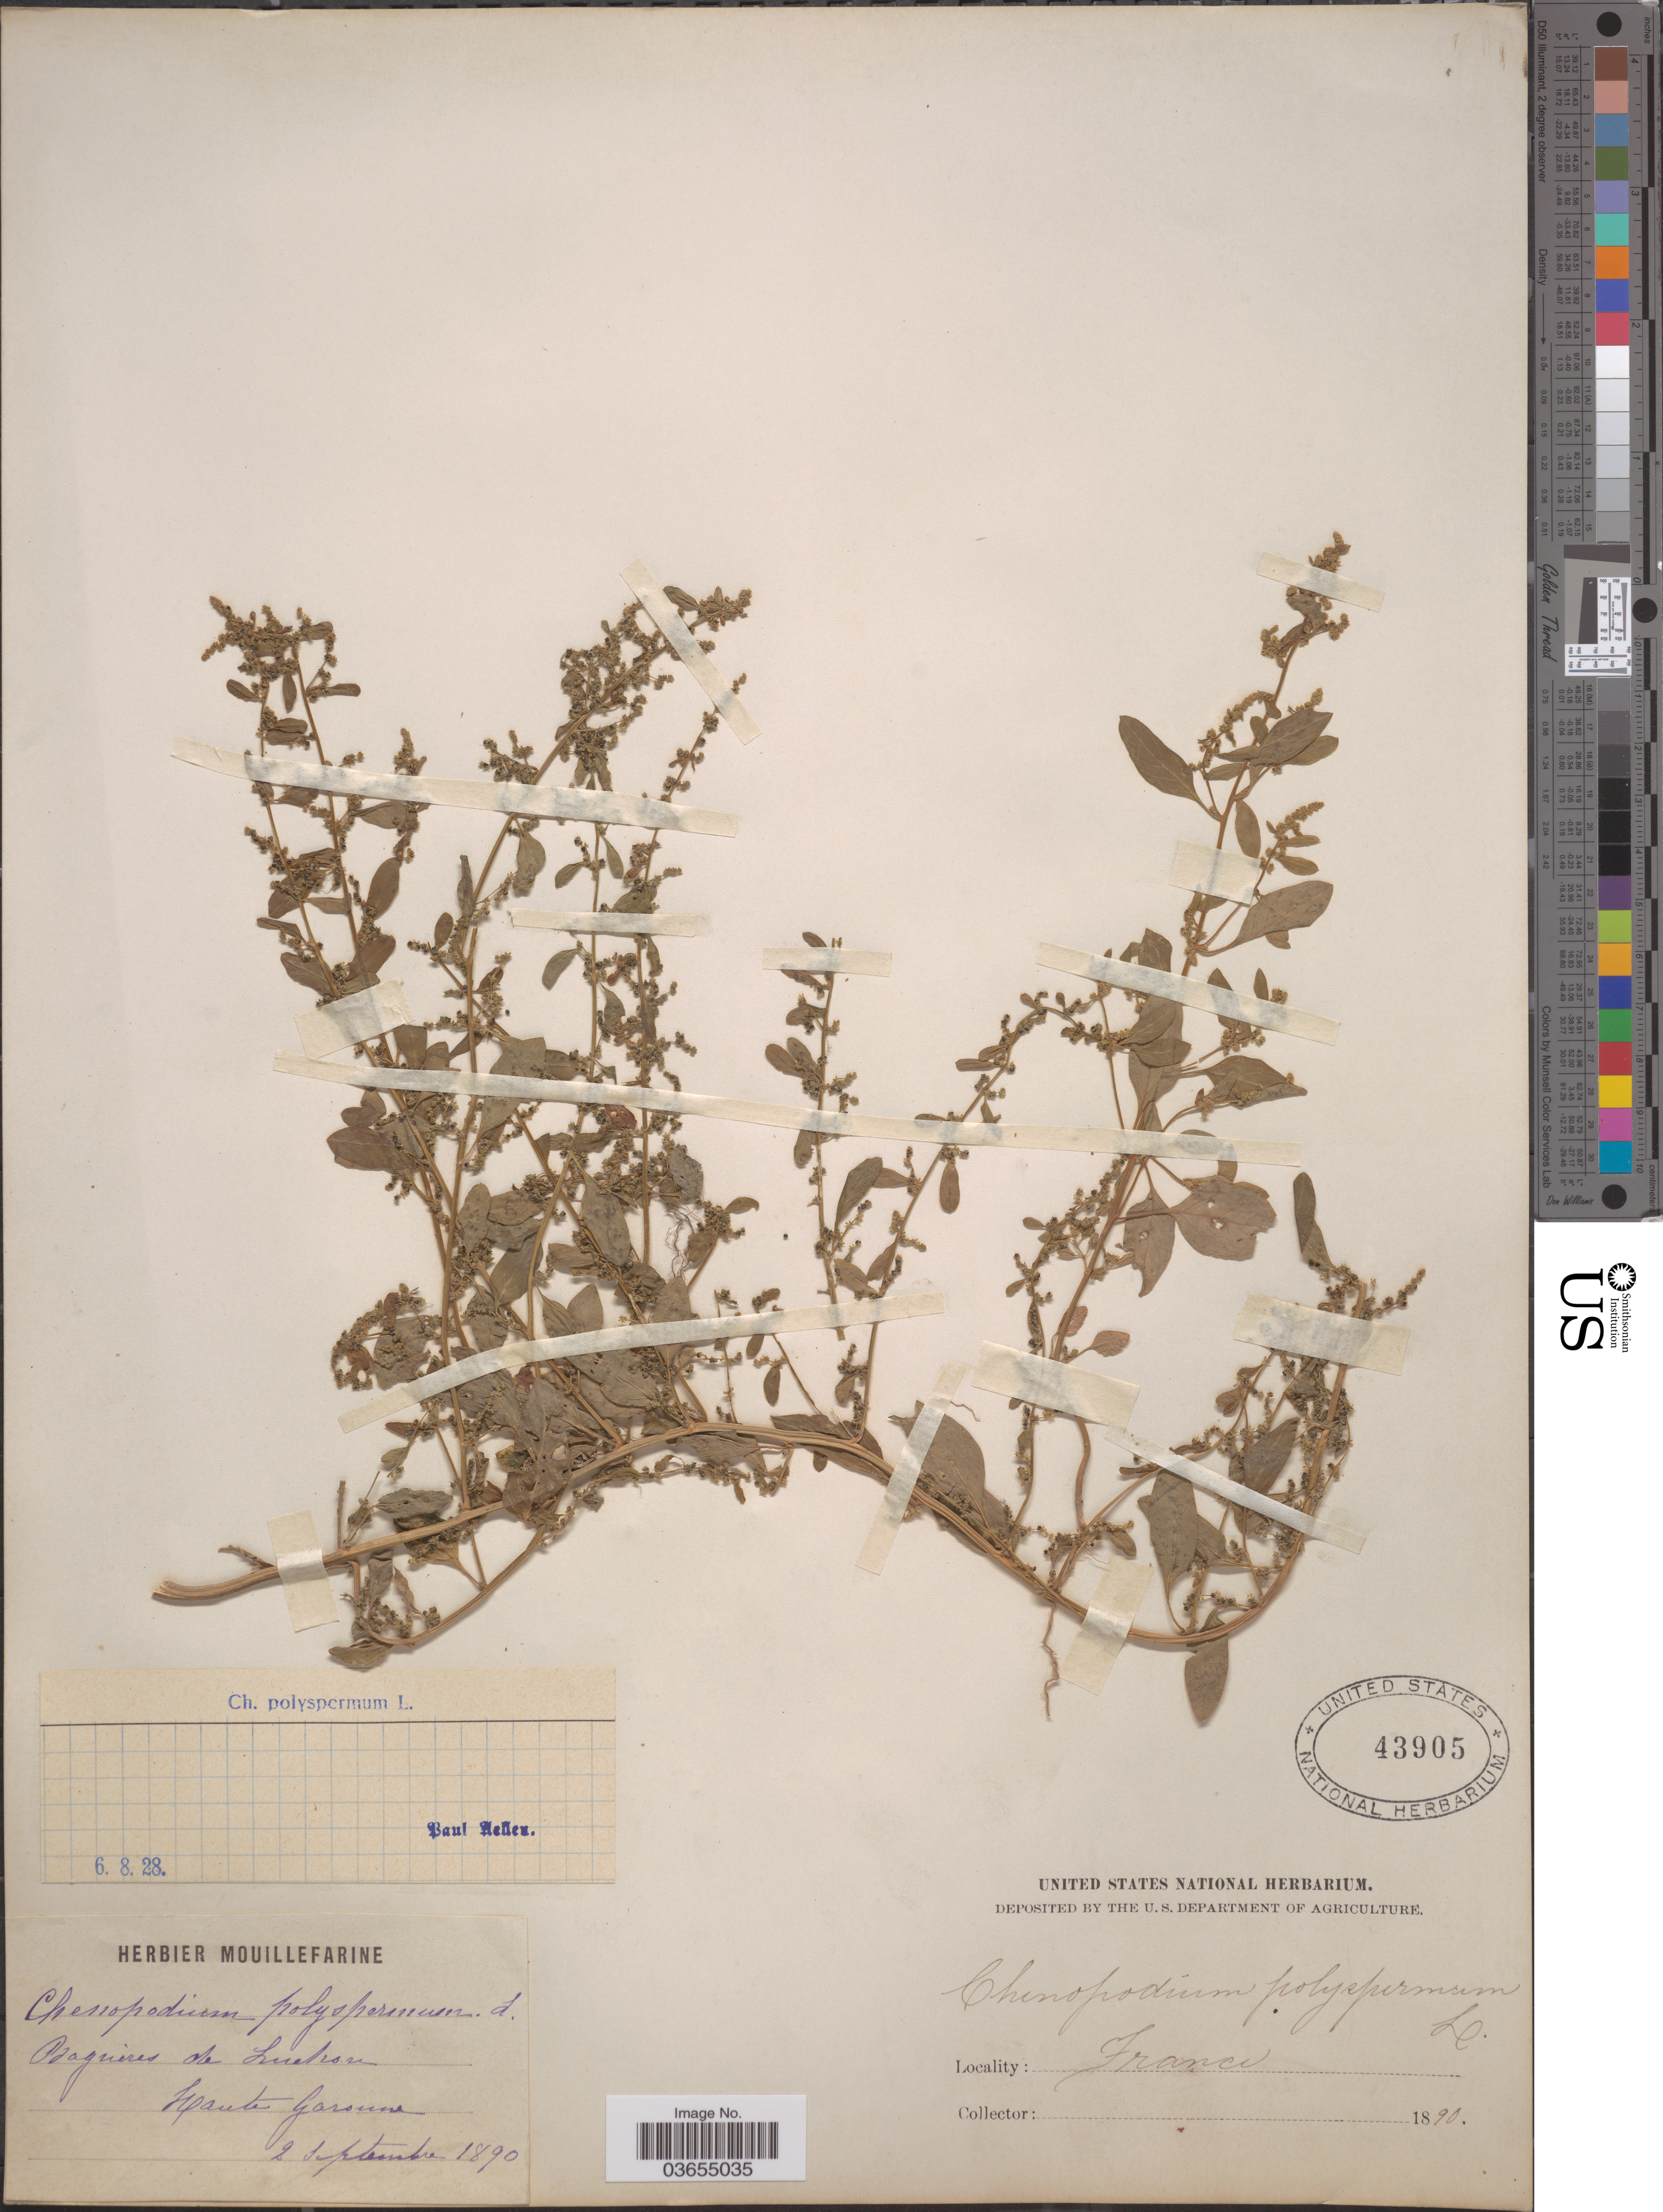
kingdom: Plantae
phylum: Tracheophyta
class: Magnoliopsida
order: Caryophyllales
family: Amaranthaceae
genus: Lipandra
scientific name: Lipandra polysperma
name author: (L.) S. Fuentes et al.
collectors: ex herb. Mouillefarine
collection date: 1890-09-02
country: France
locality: Bagnieres de Luchon Haute Garonne.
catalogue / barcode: US 43905